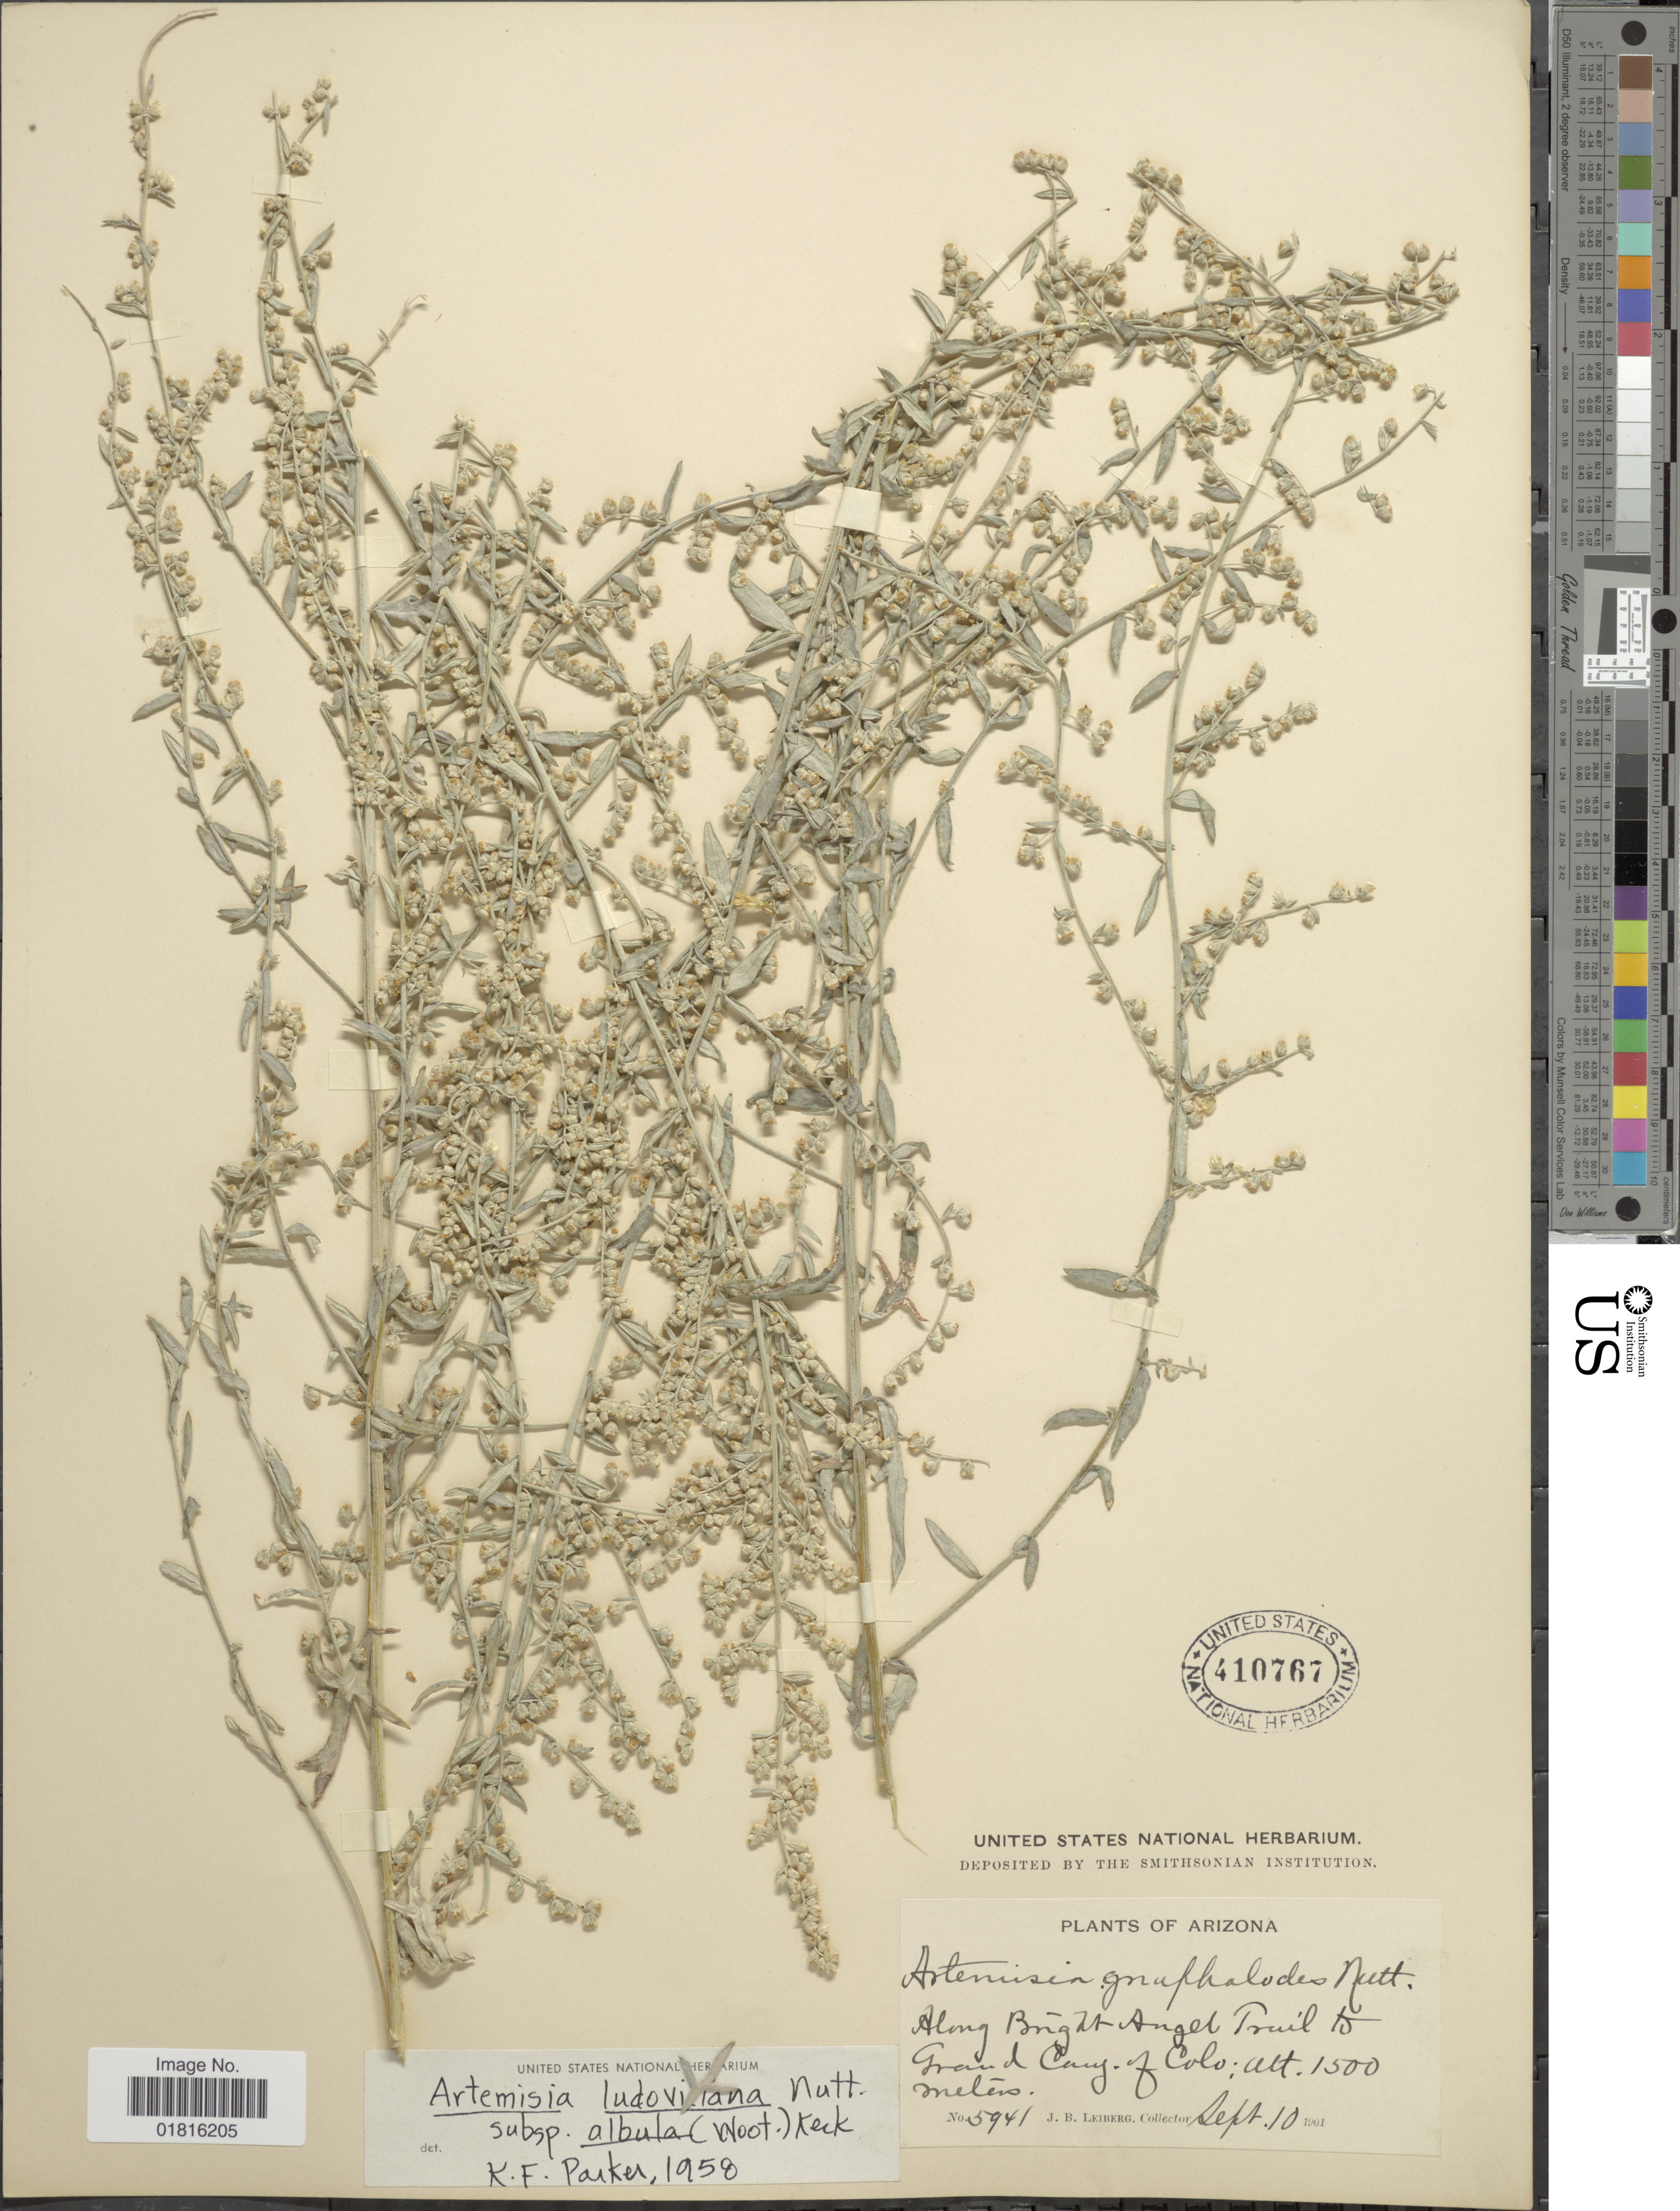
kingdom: Plantae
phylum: Tracheophyta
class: Magnoliopsida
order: Asterales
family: Asteraceae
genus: Artemisia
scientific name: Artemisia ludoviciana subsp. albula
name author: (Wooton) D.D. Keck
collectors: J. B. Leiberg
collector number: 5941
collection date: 1901-09-10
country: United States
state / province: Arizona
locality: Along Bright Angel Trail to Grand Cany. of Colo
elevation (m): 1500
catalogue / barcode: US 410767